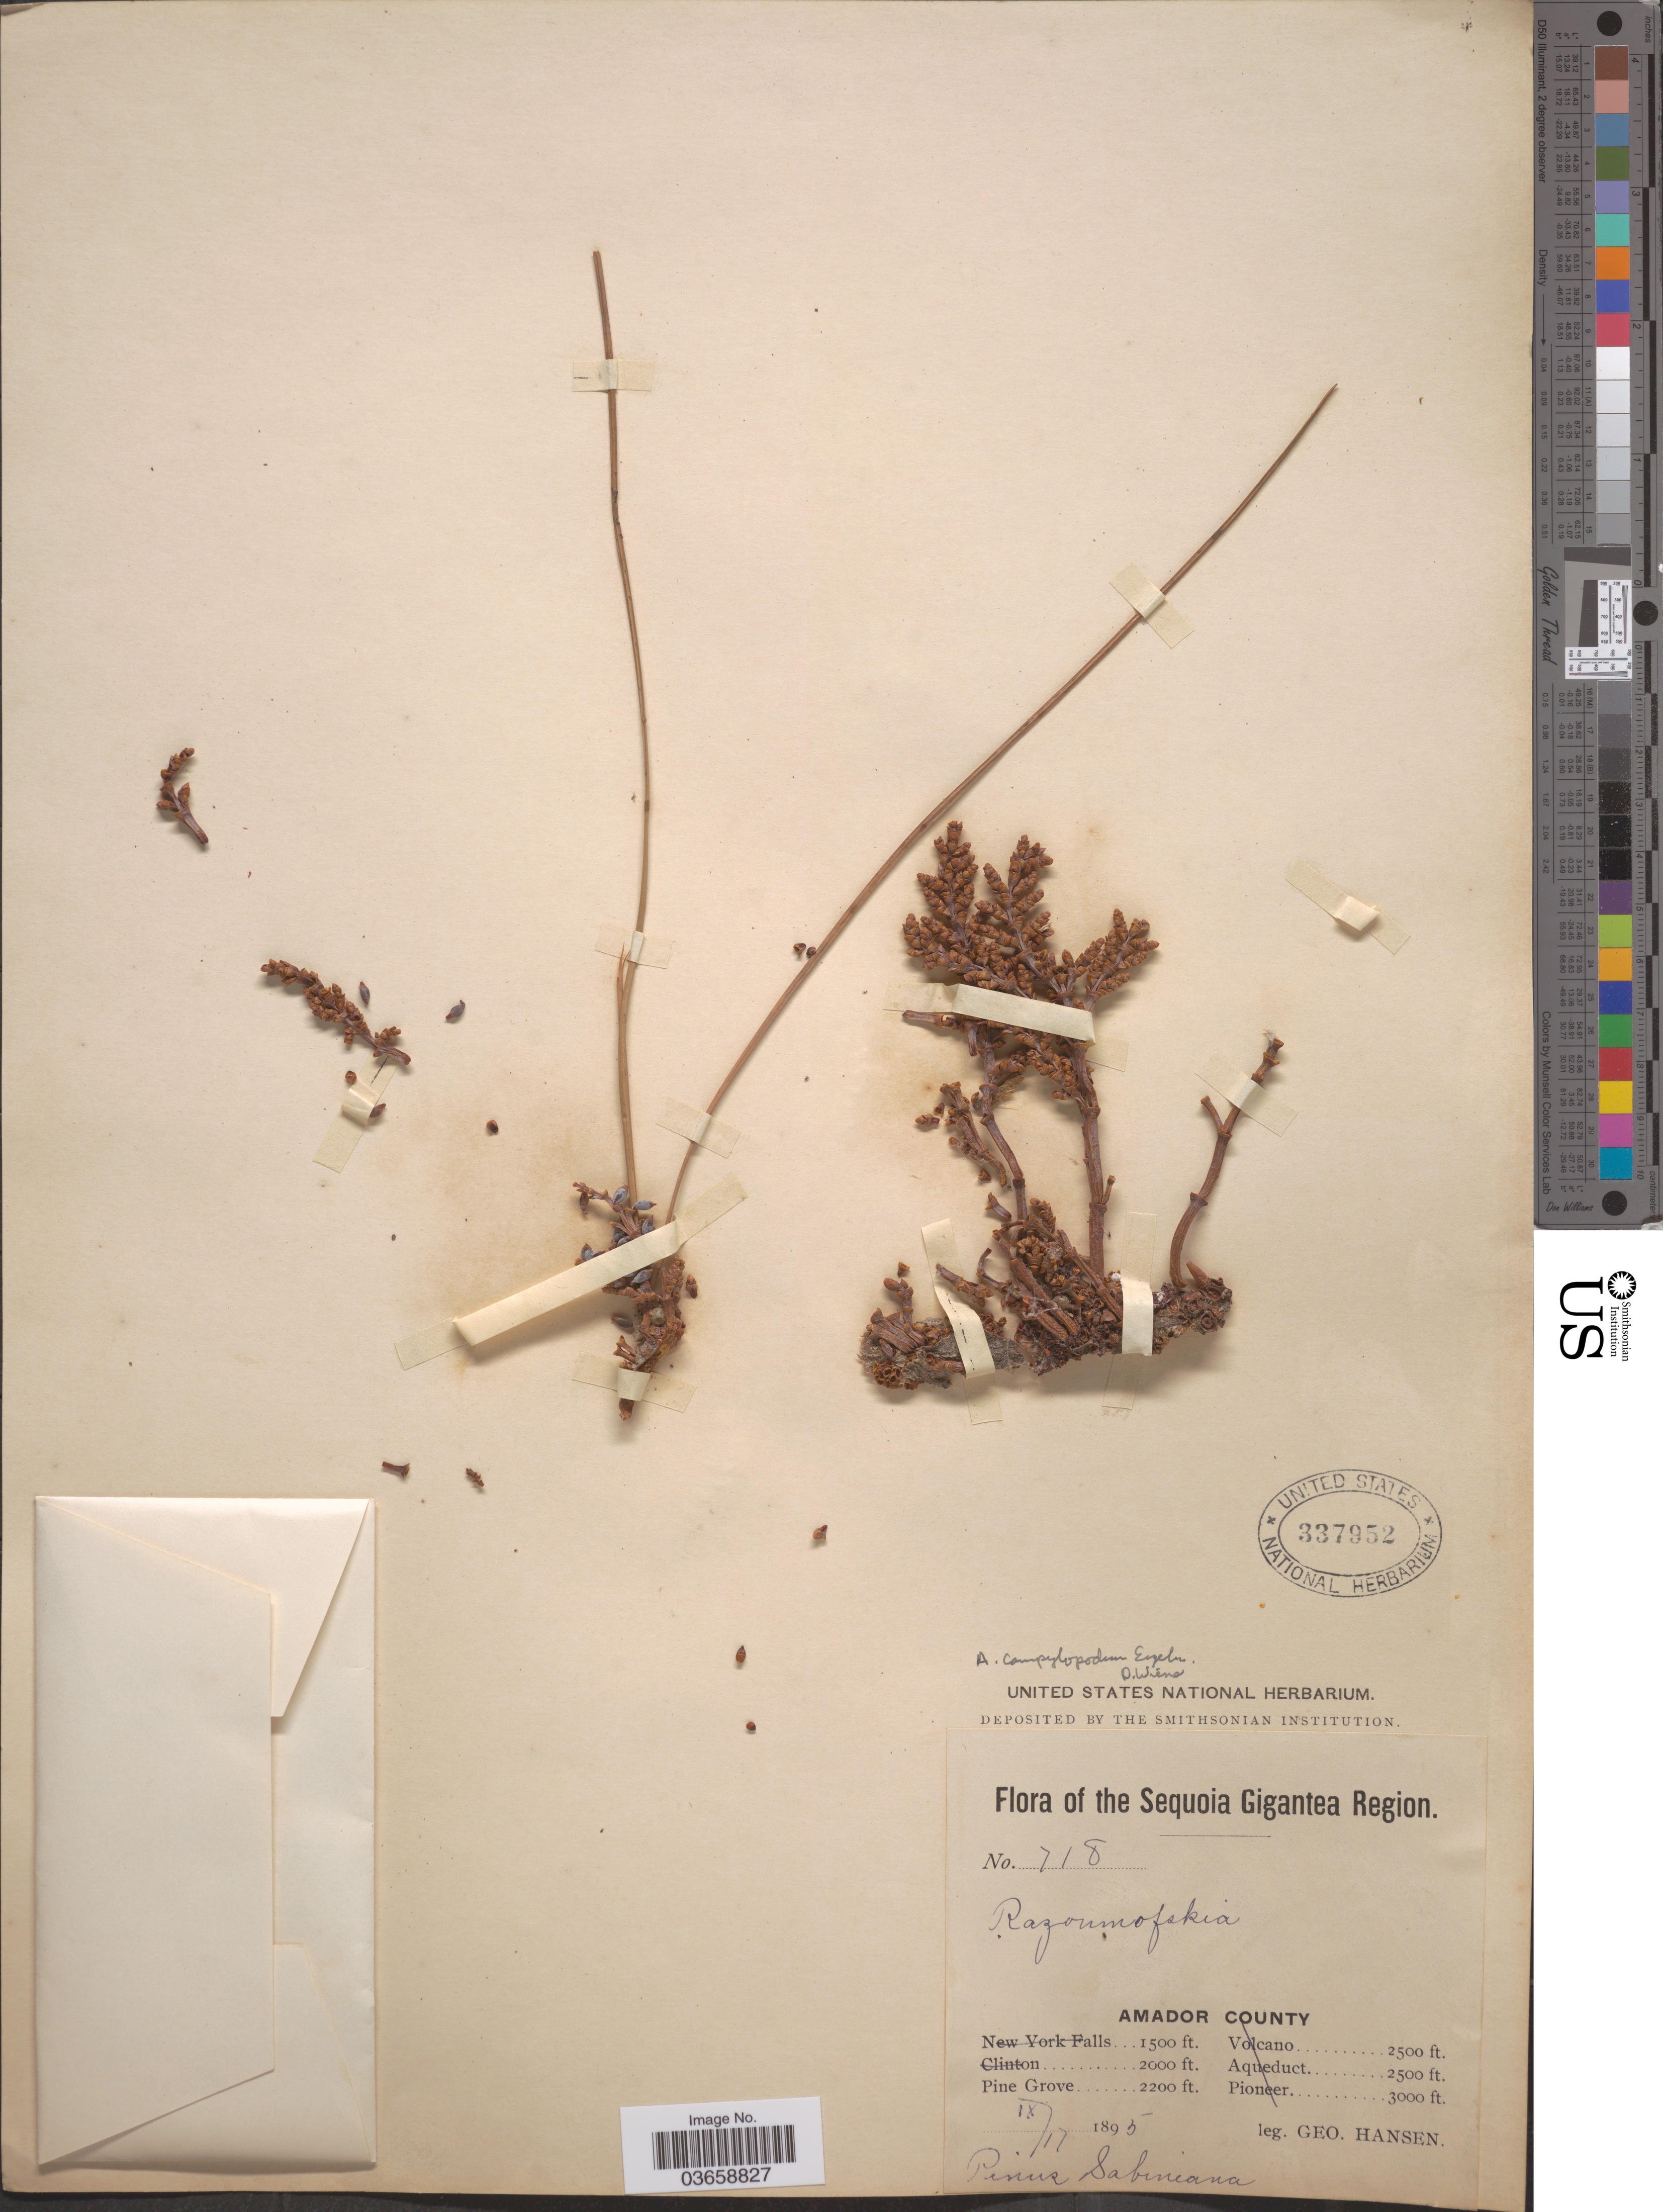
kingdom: Plantae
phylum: Tracheophyta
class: Magnoliopsida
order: Santalales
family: Viscaceae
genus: Arceuthobium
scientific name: Arceuthobium campylopodum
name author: Engelm.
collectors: G. Hansen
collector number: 718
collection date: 1895-09-17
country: United States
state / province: California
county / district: Amador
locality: The Sequoia Gigantea Region. Amador County. Pine Grove.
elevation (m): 671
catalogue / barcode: US 337952